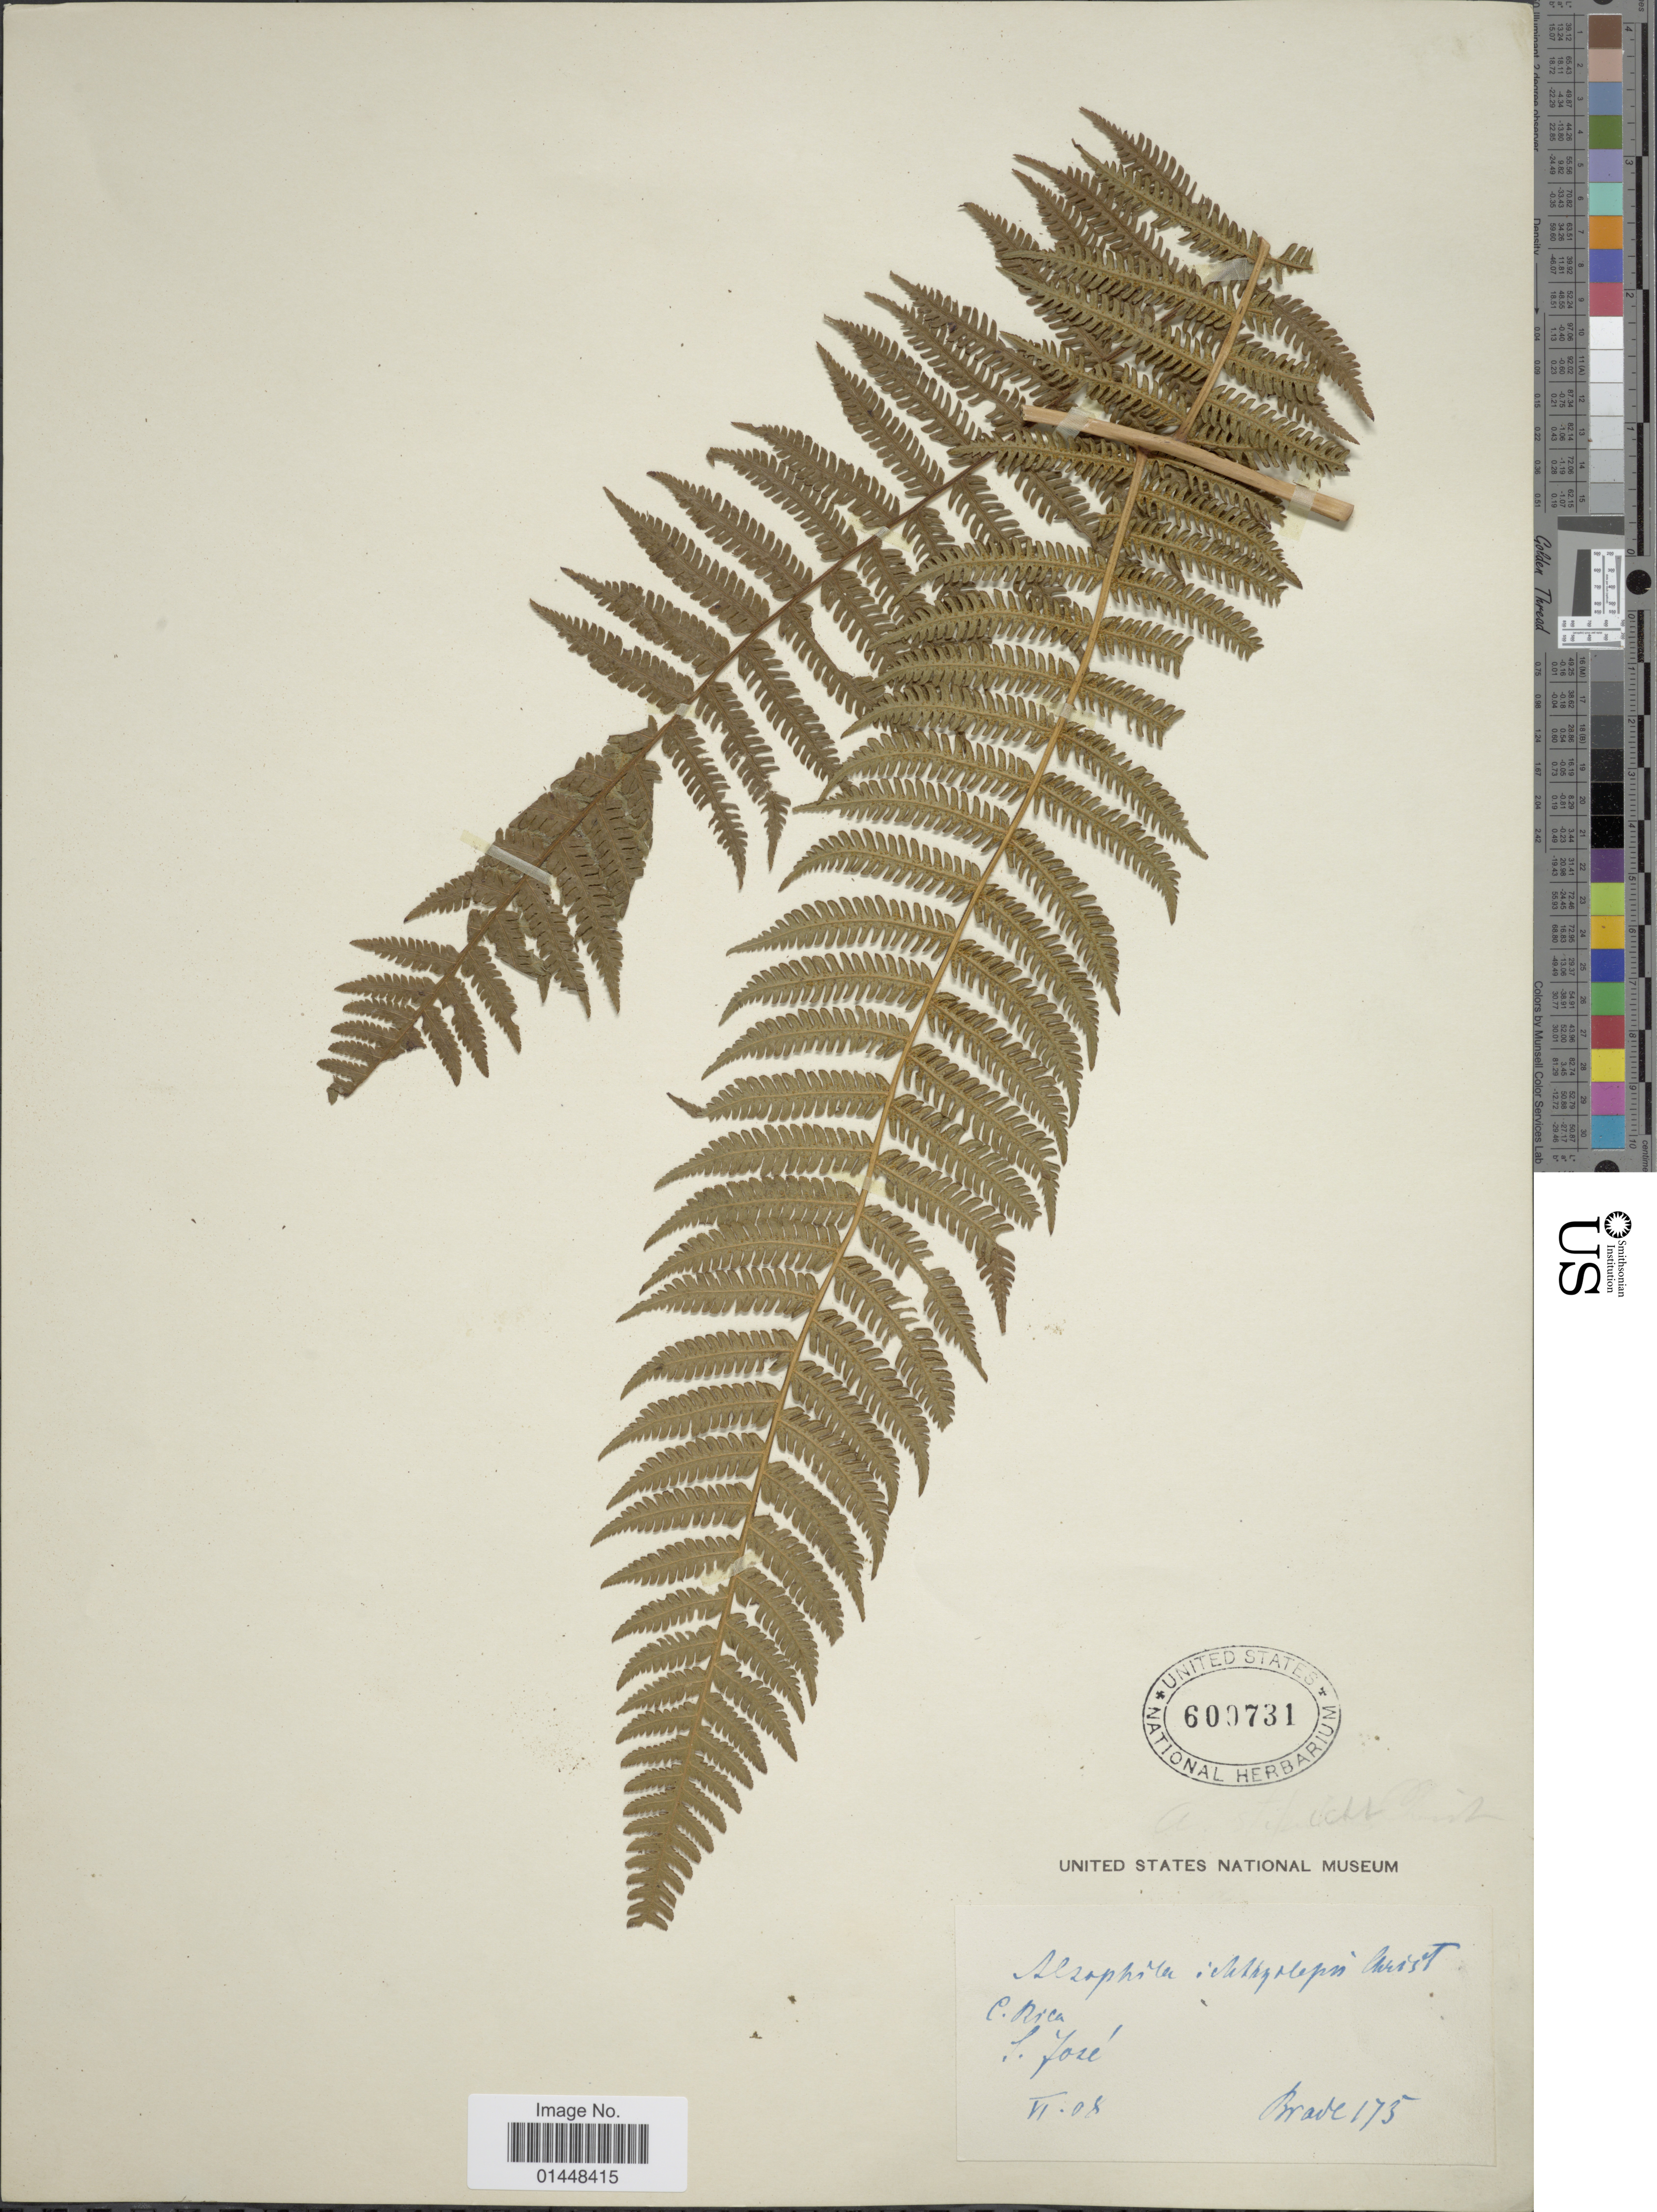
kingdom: Plantae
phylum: Tracheophyta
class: Polypodiopsida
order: Cyatheales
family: Cyatheaceae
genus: Cyathea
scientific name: Cyathea bicrenata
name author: Liebm.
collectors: -- Brade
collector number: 175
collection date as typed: Transcribed d/m/y: /6/08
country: Costa Rica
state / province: San José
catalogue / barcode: US 600731